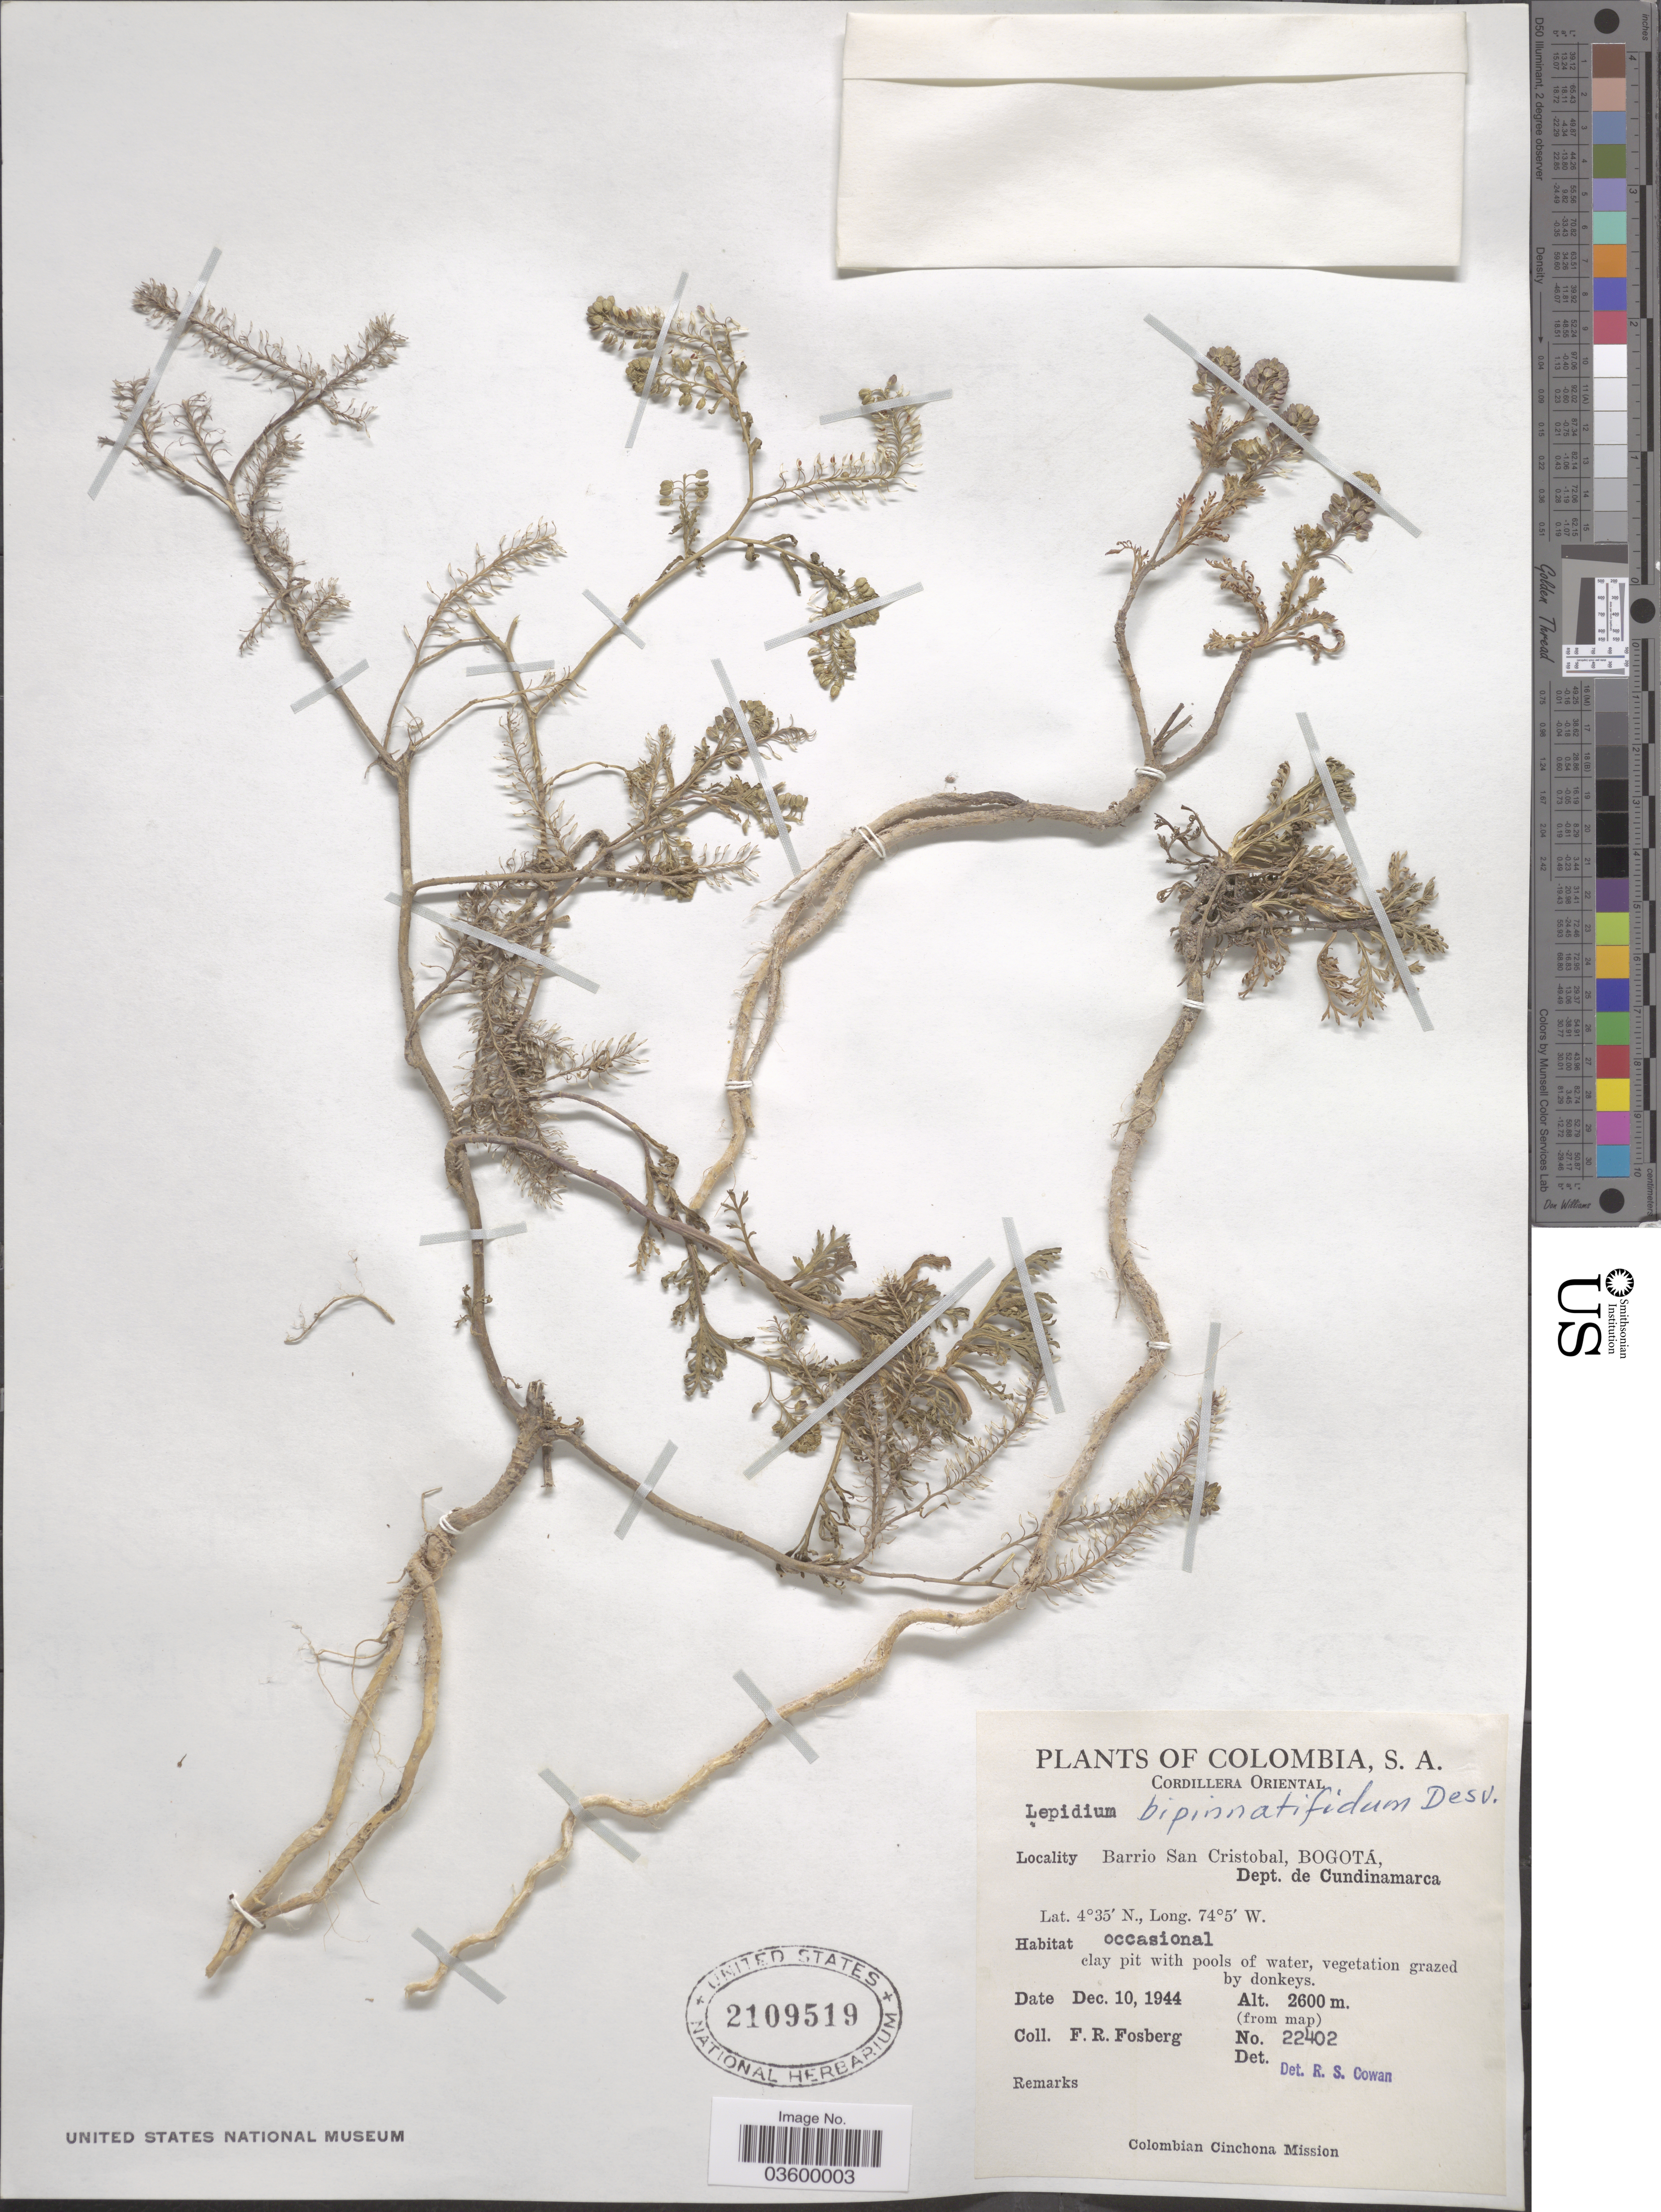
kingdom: Plantae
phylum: Tracheophyta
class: Magnoliopsida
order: Brassicales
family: Brassicaceae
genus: Lepidium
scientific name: Lepidium bipinnatifidum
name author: Desv.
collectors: F. R. Fosberg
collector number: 22402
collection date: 1944-12-10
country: Colombia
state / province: Cundinamarca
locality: Cordillera Oriental. Barrio San Cristobal, Bogotá, Dept. de Cundinamarca.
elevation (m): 2600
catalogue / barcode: US 2109519